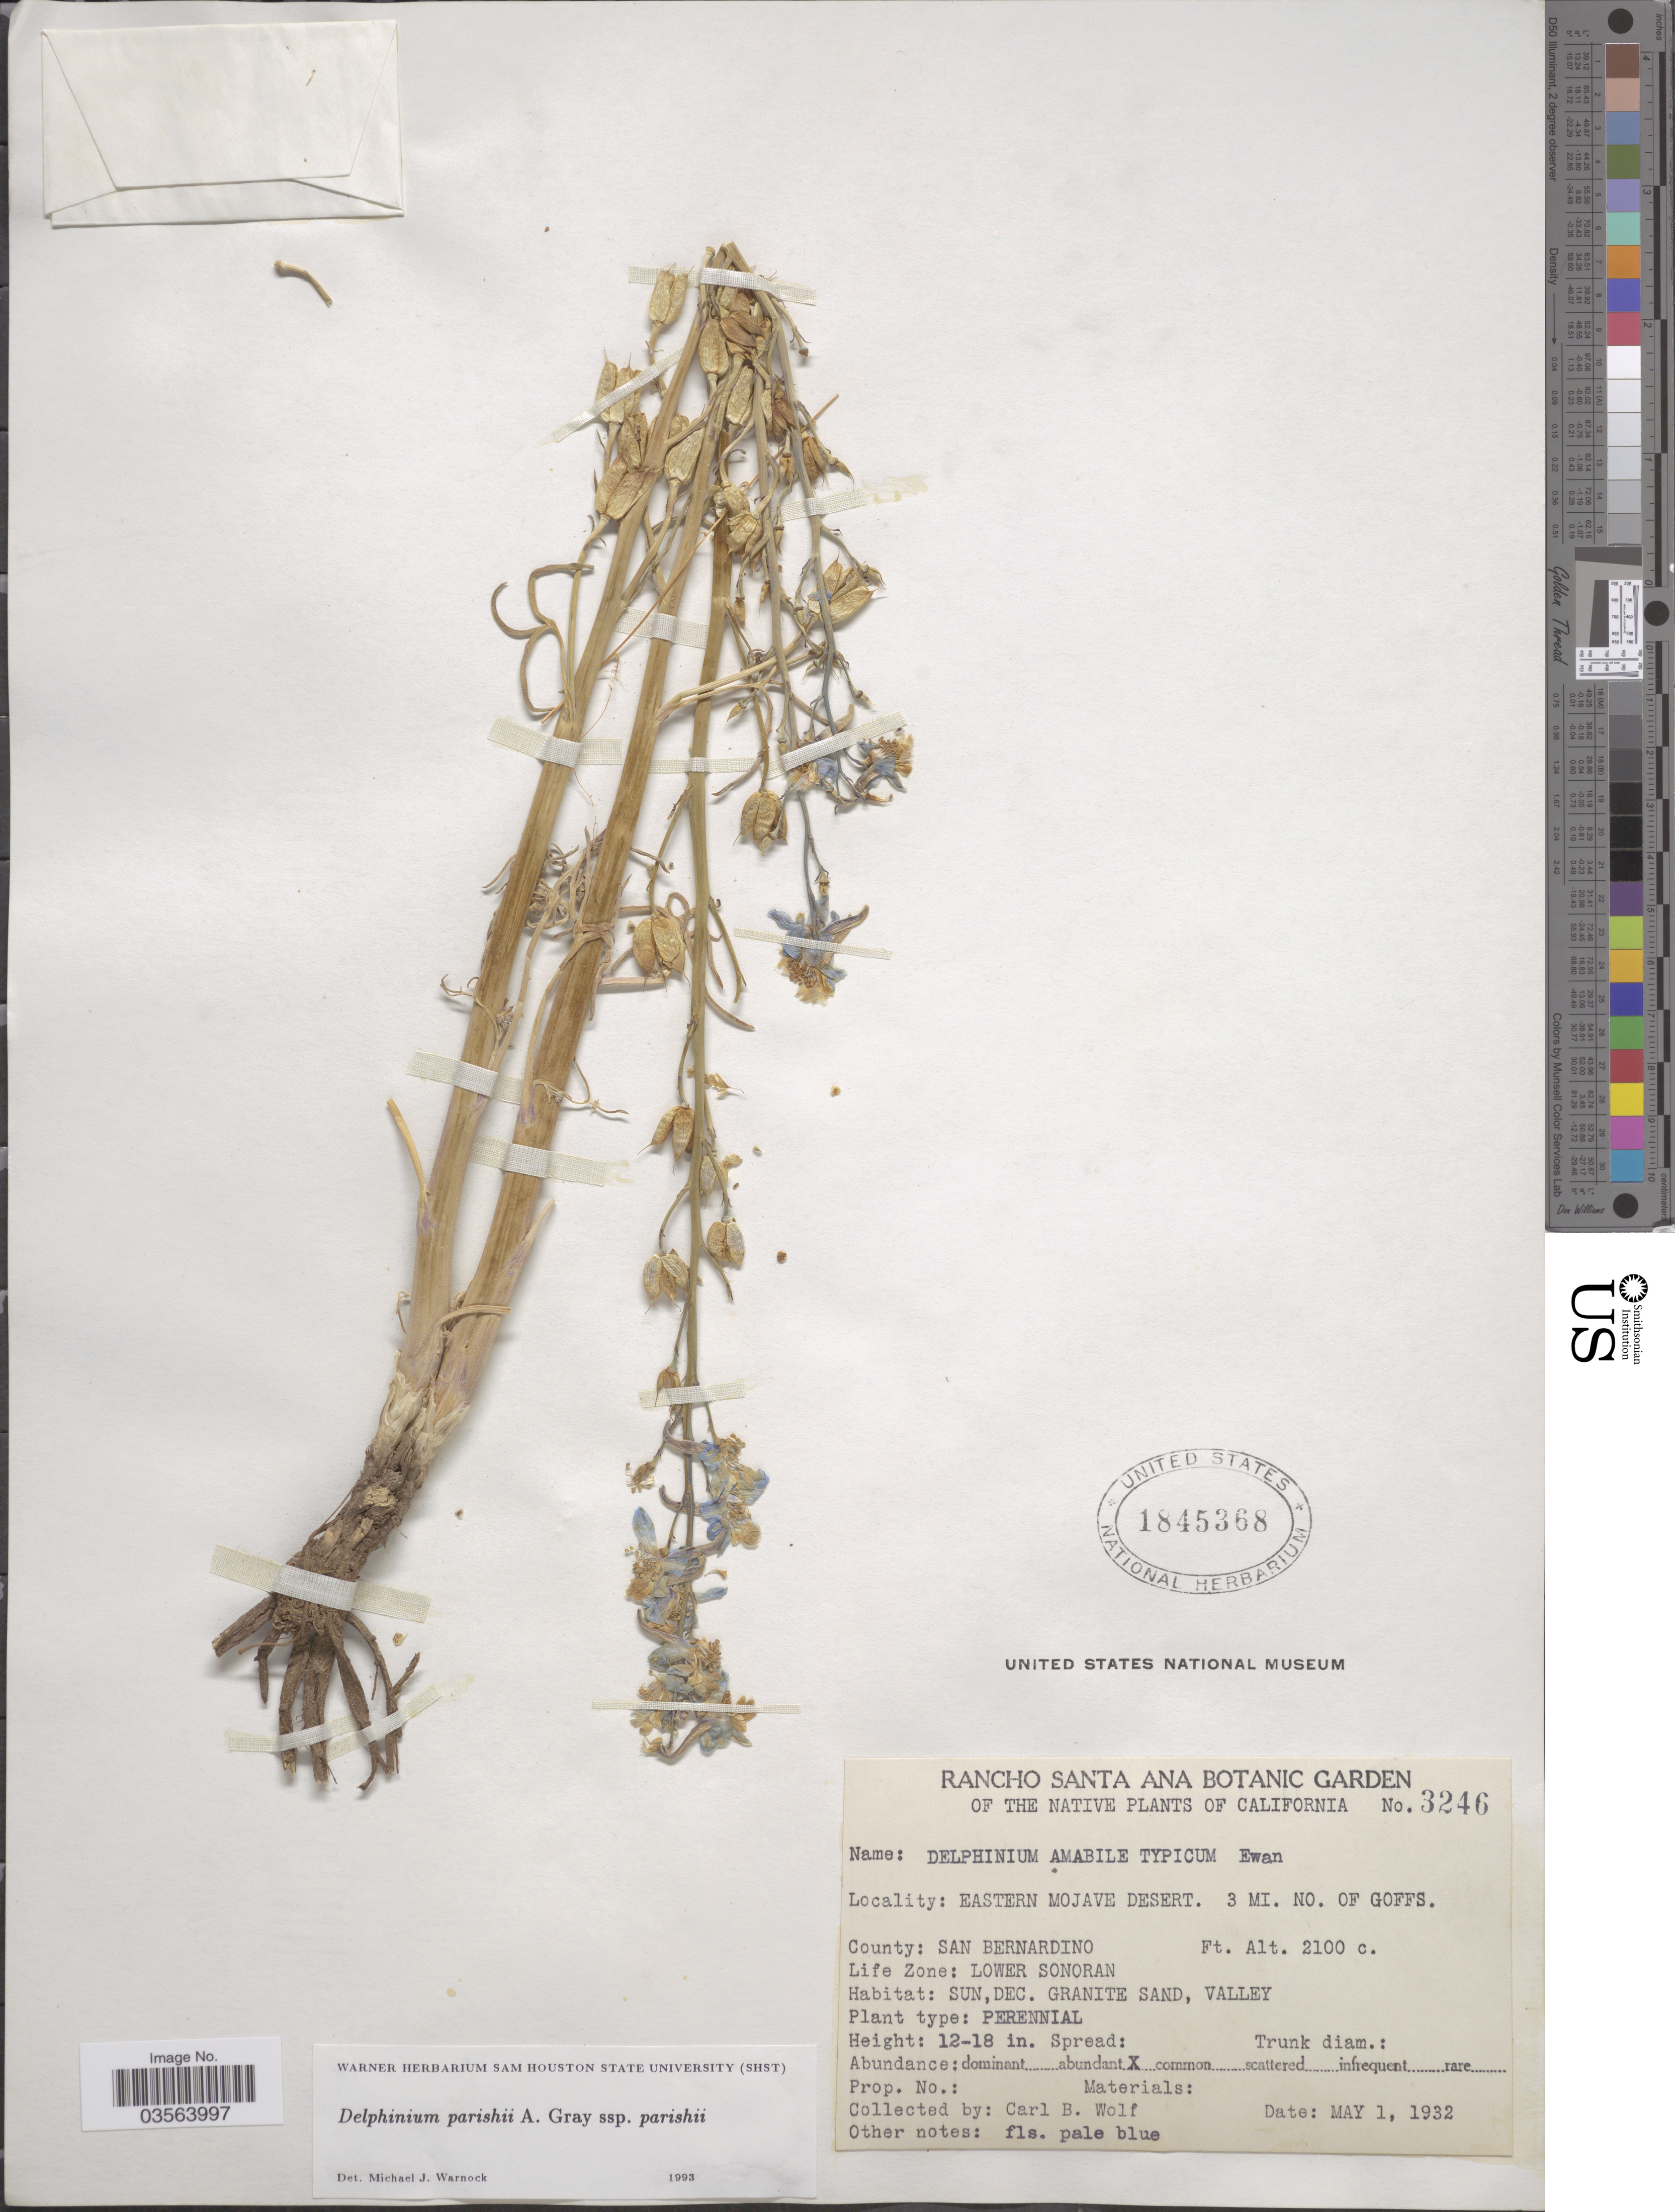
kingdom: Plantae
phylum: Tracheophyta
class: Magnoliopsida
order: Ranunculales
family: Ranunculaceae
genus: Delphinium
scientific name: Delphinium parishii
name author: A. Gray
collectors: C. B. Wolf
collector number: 3246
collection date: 1932-05-01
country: United States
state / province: California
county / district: San Bernardino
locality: Eastern Mojave Desert. 3 mi. No. of Goffs. County: San Bernardino. Life Zone: Lower Sonoran.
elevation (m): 640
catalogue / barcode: US 1845368